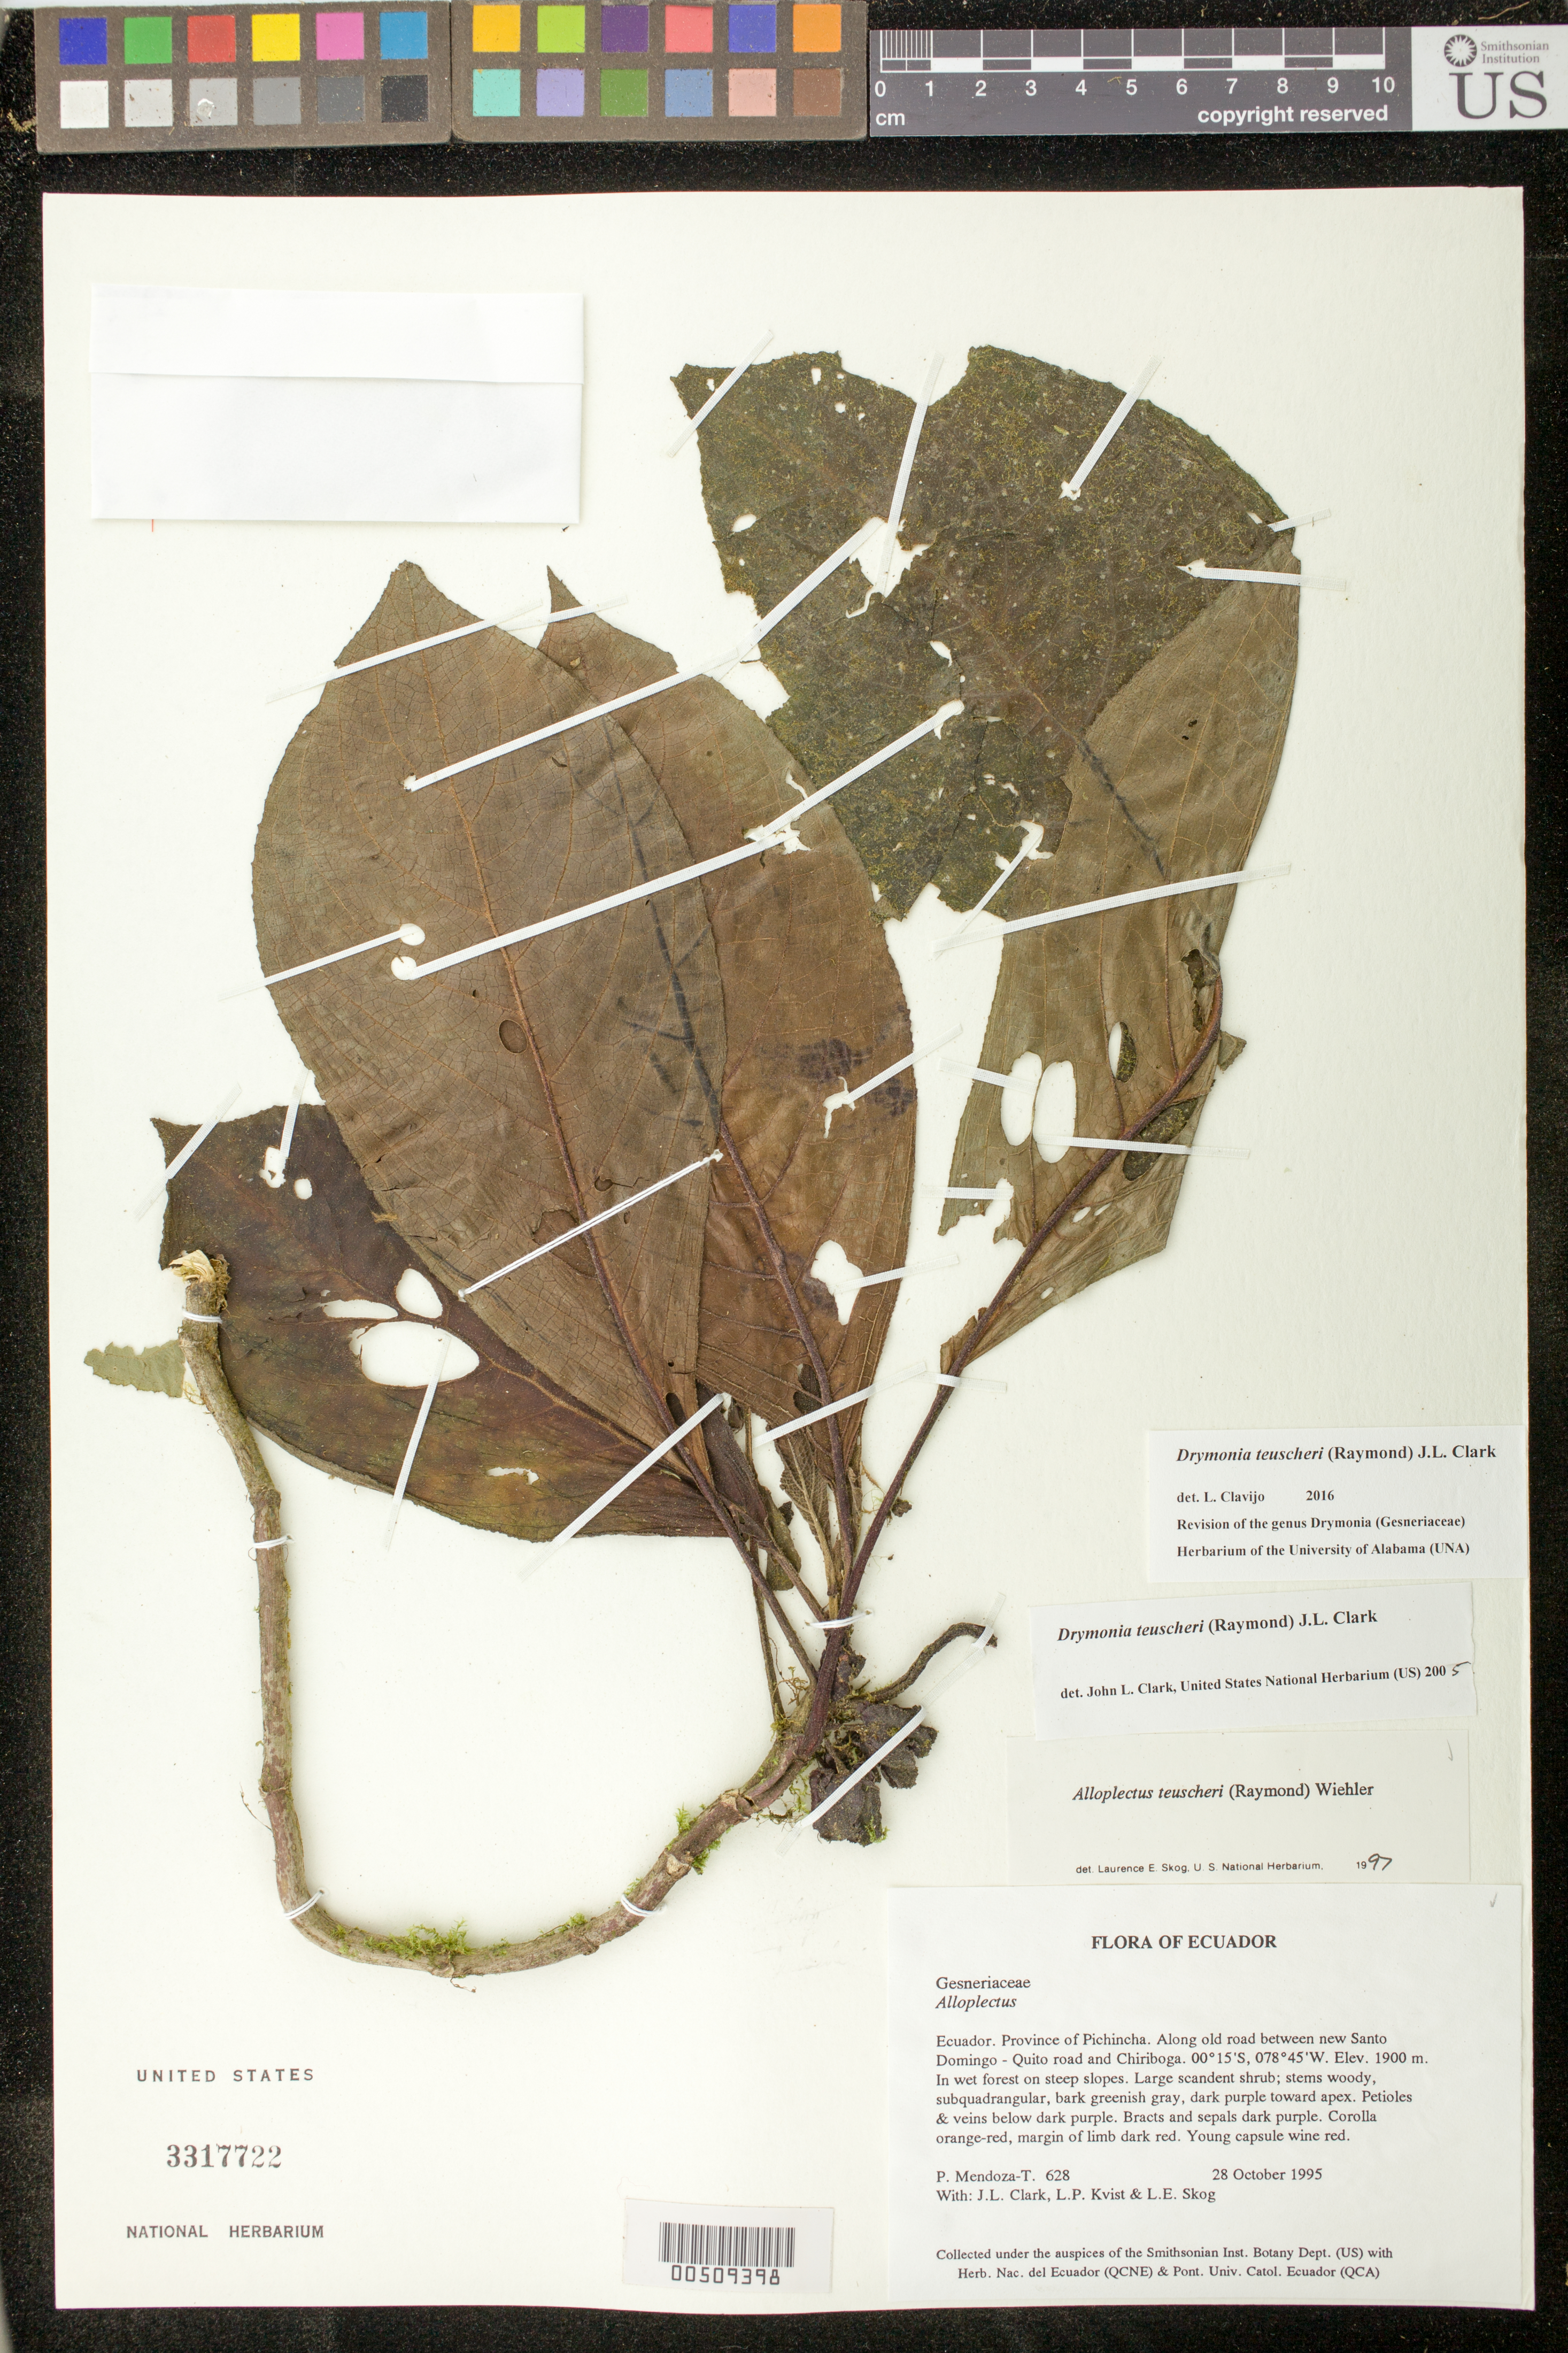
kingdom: Plantae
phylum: Tracheophyta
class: Magnoliopsida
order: Lamiales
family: Gesneriaceae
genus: Drymonia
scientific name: Drymonia teuscheri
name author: (Raymond) J.L. Clark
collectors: P. Mendoza-T., J. L. Clark, L. P. Kvist & L. E. Skog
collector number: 628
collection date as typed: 28 Oct 1995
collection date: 1995-10-28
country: Ecuador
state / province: Pichincha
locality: Along old road between new Santo Domingo - Quito road and Chiriboga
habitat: In wet forest on steep slopes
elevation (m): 1900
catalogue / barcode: US 3317722